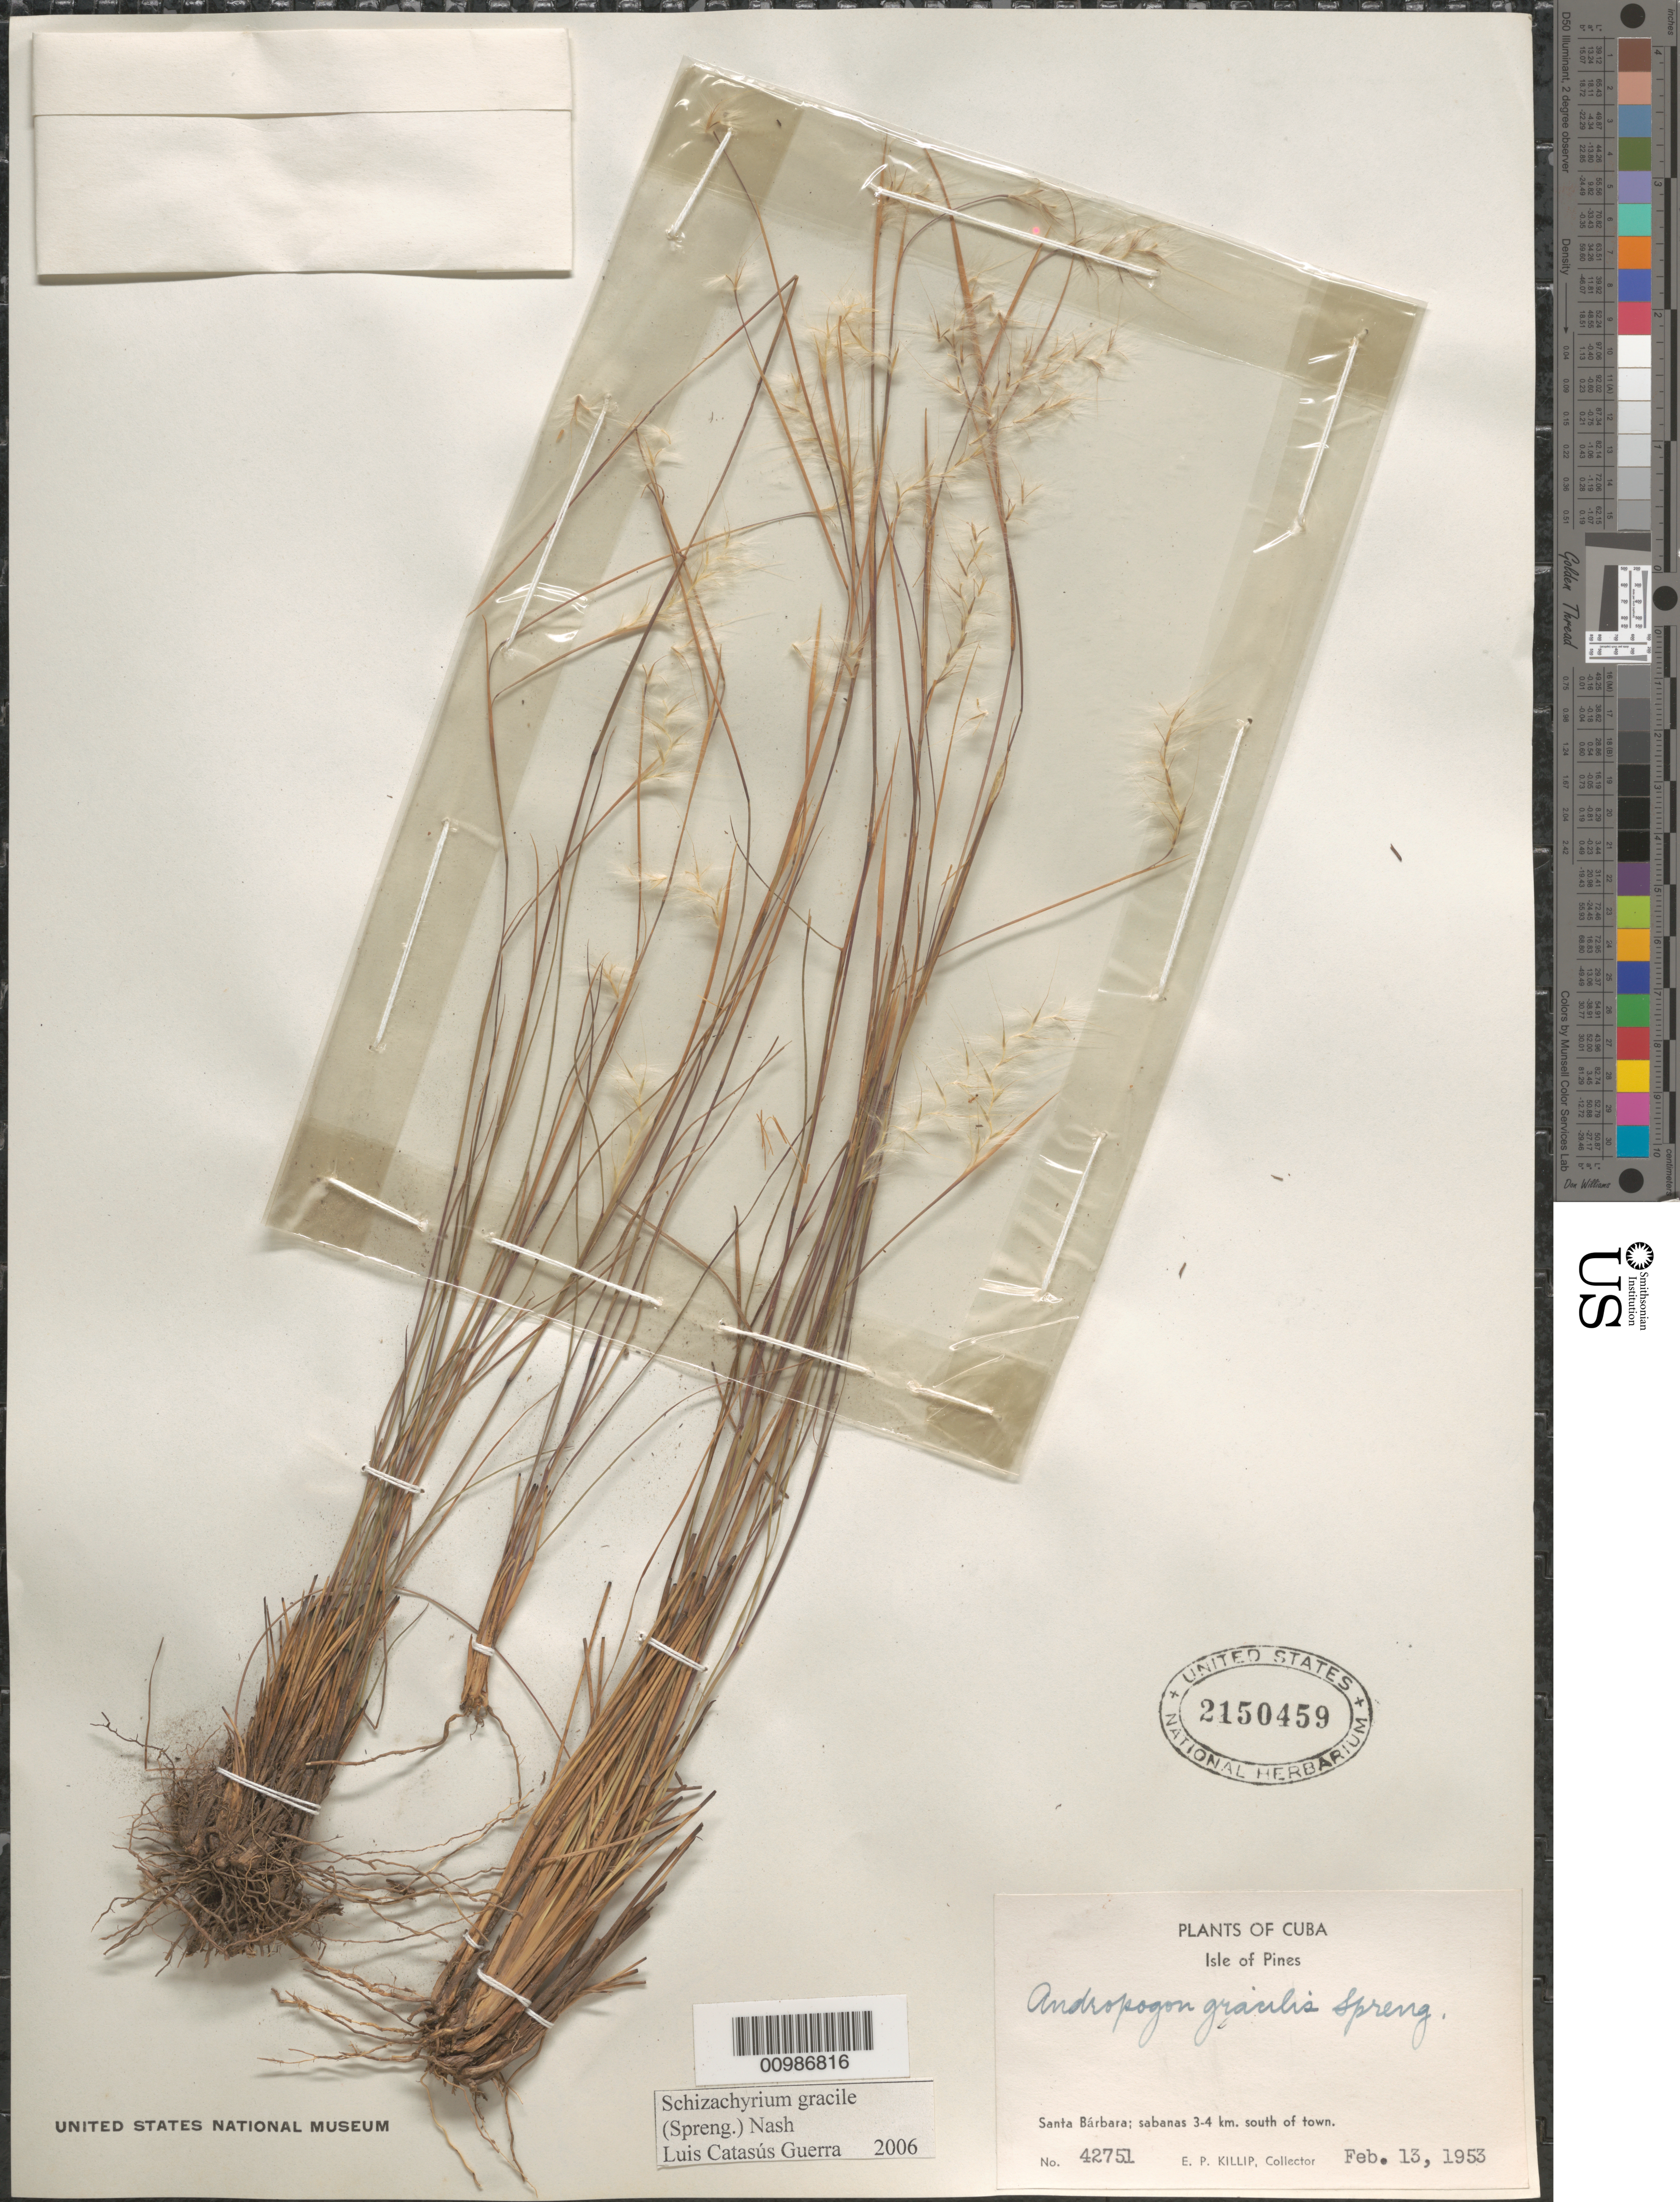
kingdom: Plantae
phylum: Tracheophyta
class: Liliopsida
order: Poales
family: Poaceae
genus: Andropogon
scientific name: Andropogon gracilis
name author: Spreng.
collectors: E. P. Killip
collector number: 42751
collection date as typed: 13 Feb 1953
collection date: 1953-02-13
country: Cuba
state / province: Isla de la Juventud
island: Isla de la Juventud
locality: [Isle of Pines], Santa Barbara; sabanas 3-4 km south of town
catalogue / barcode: US 2150459